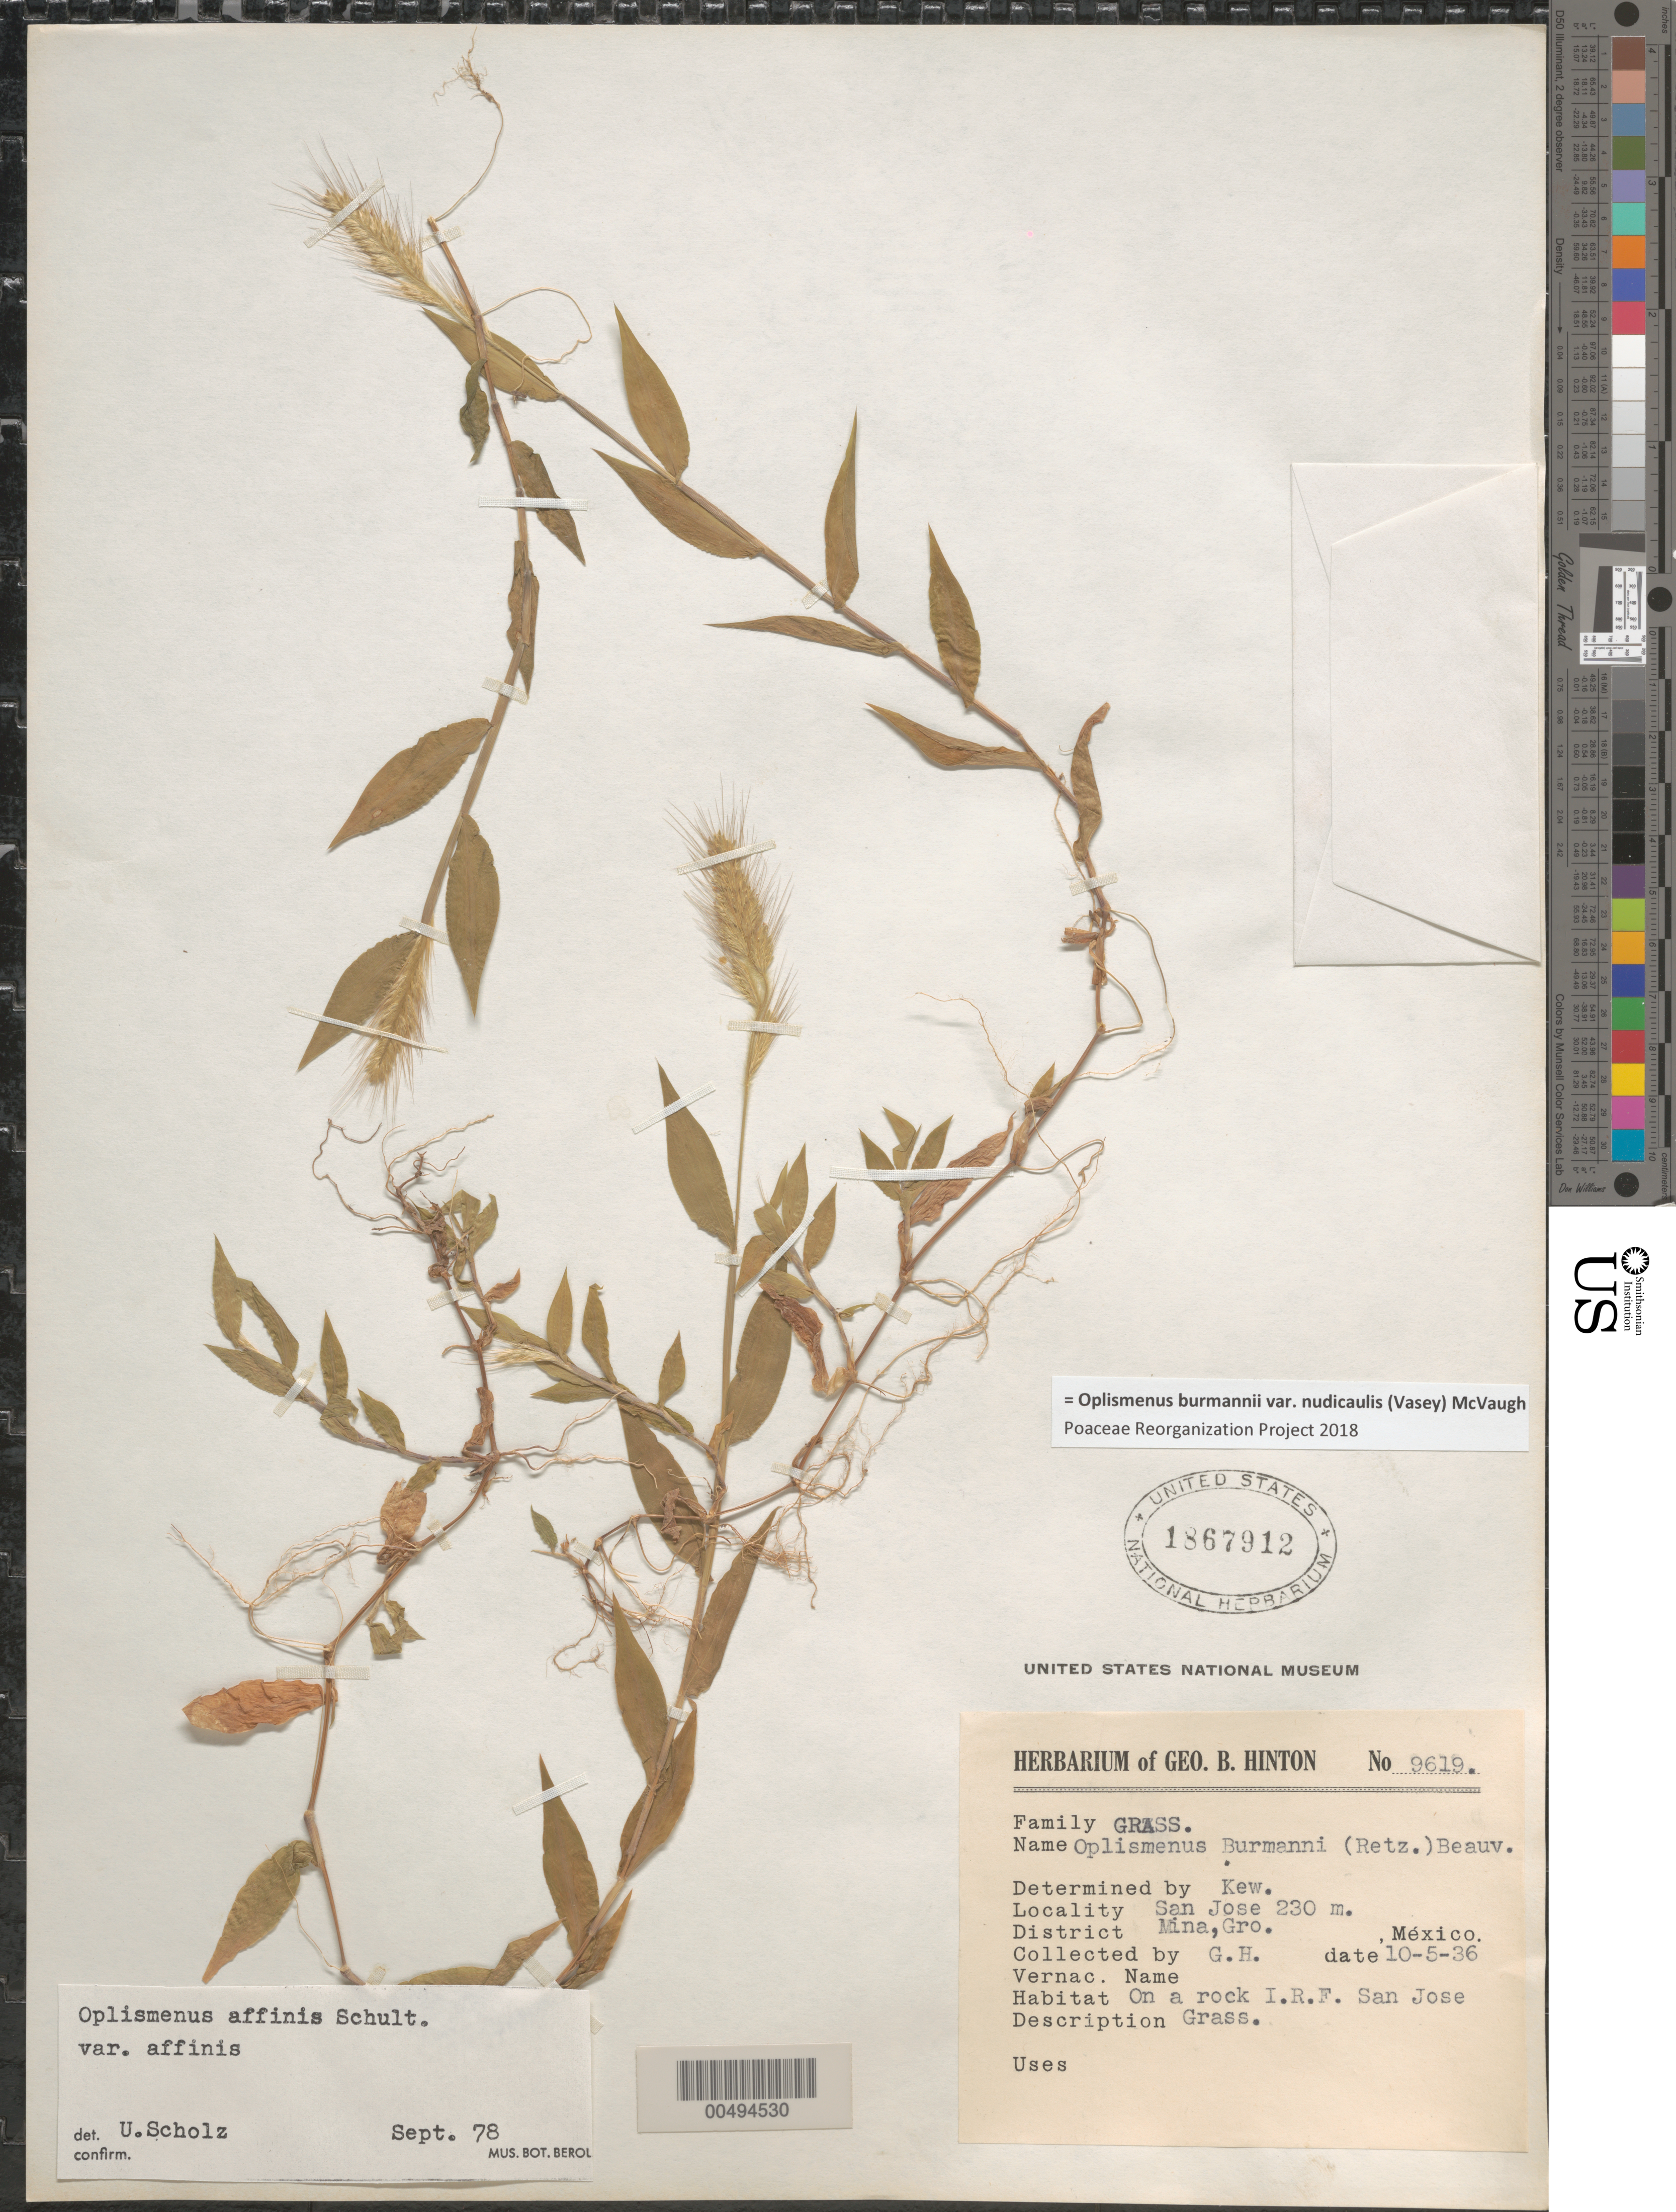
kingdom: Plantae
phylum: Tracheophyta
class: Liliopsida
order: Poales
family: Poaceae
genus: Oplismenus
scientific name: Oplismenus burmannii var. nudicaulis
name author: (Vasey) McVaugh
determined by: Poaceae Reorganization Project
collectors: G. B. Hinton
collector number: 9619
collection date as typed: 10 May 1936 or 5 Oct 1936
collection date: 1936-05-10 or 1936-10-05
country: Mexico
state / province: Guerrero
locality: San Jose, Dist: Mina, I.R.F. San Jose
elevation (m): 230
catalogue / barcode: US 1867912